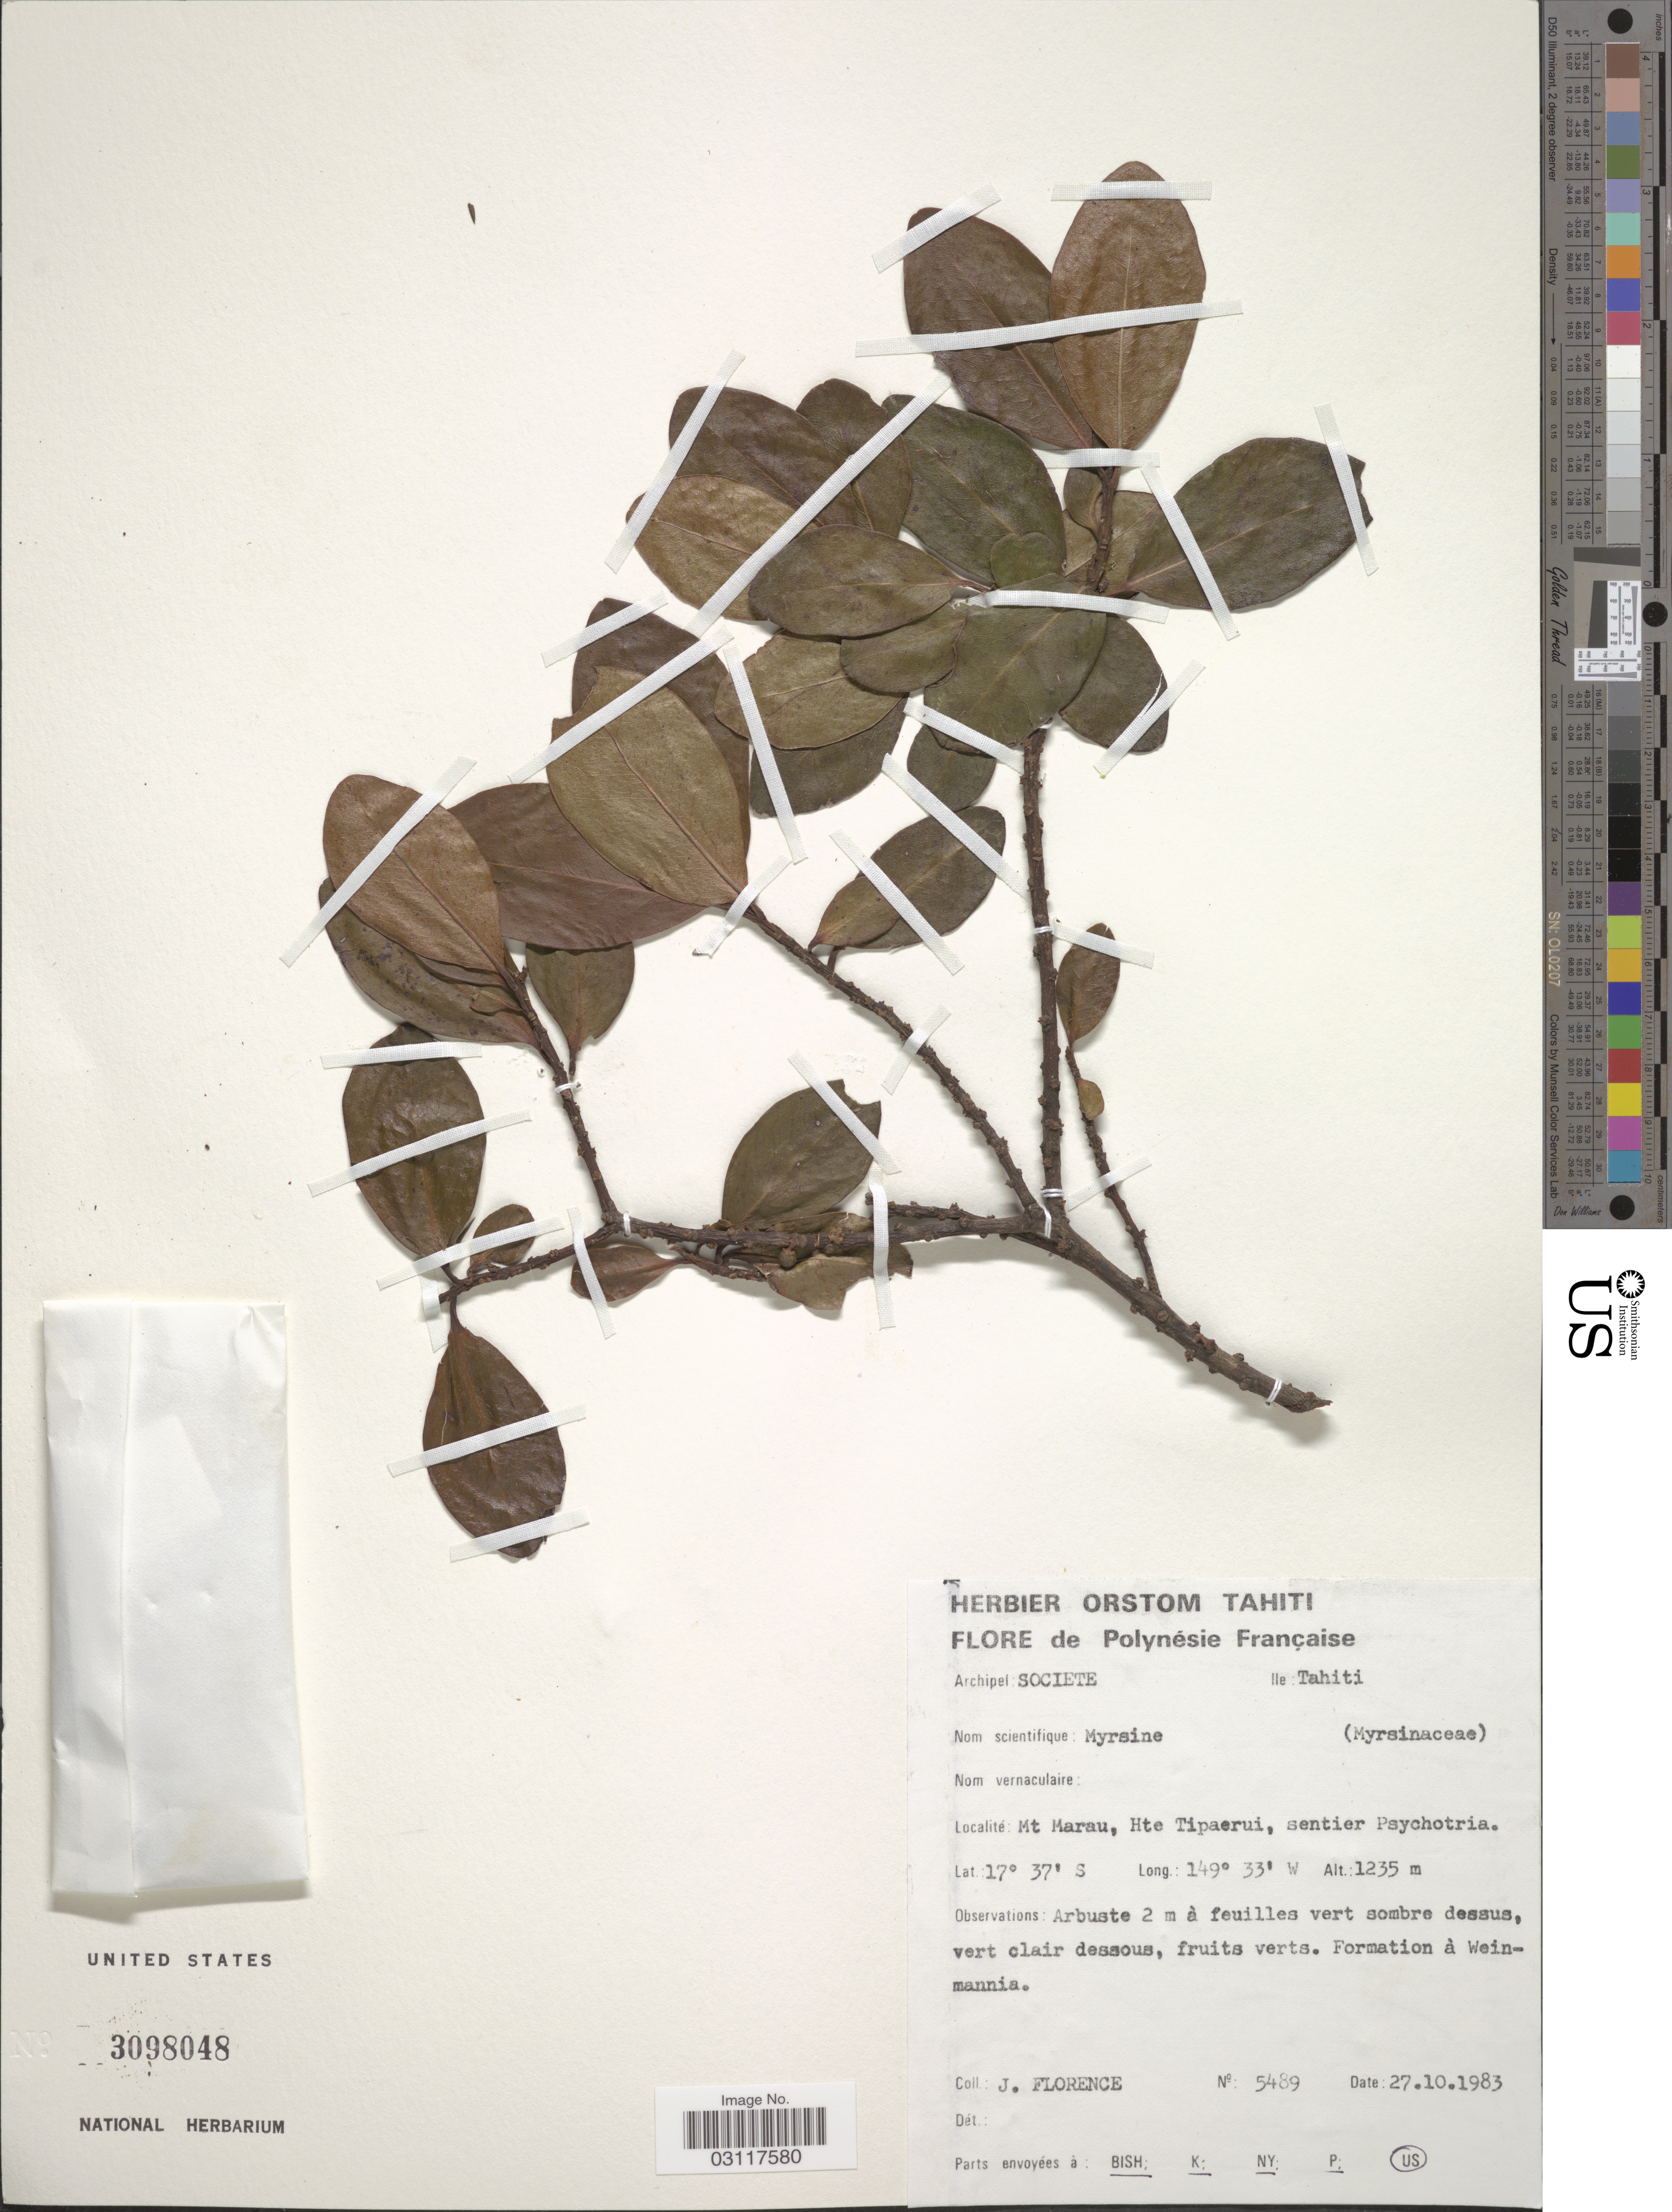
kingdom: Plantae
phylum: Tracheophyta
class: Magnoliopsida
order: Ericales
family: Primulaceae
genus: Myrsine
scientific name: Myrsine sp.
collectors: J. Florence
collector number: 5489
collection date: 1983-10-27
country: French Polynesia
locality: Archipel: Societe, Ile: Tahiti, Mt Marau, Hte Tipaerui, sentier Psychotria.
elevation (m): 1235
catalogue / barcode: US 3098048